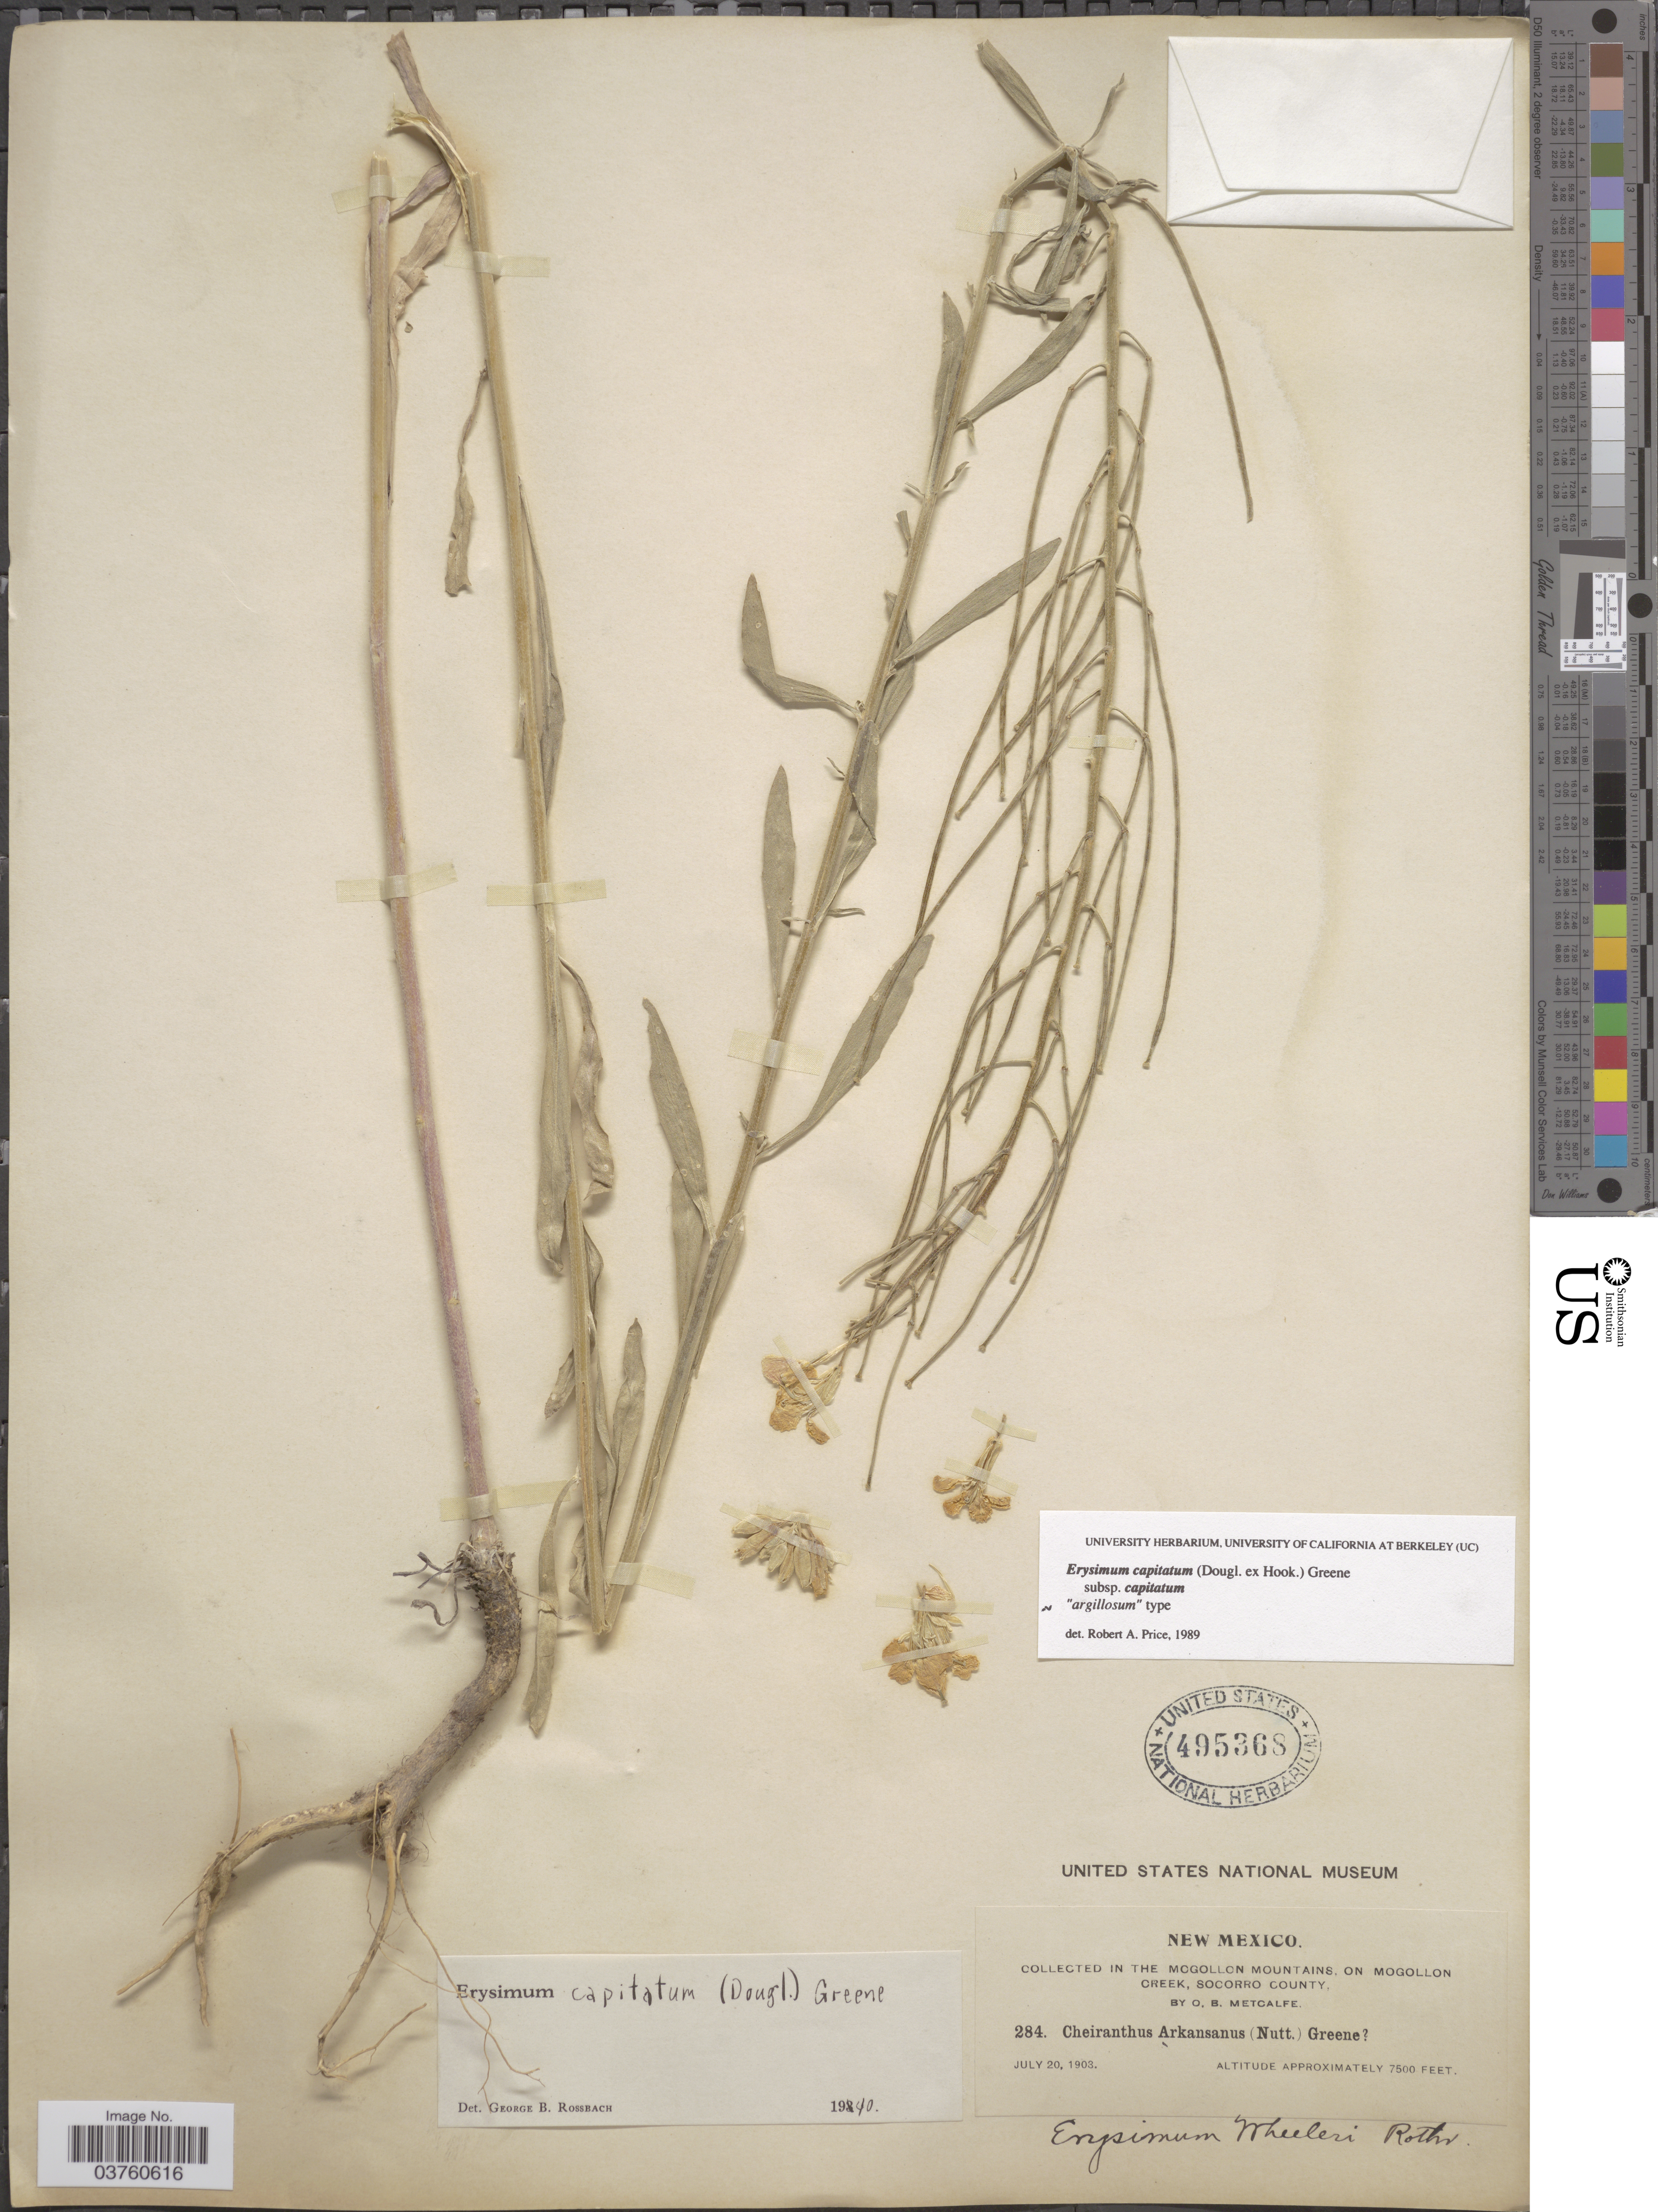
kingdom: Plantae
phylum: Tracheophyta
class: Magnoliopsida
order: Brassicales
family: Brassicaceae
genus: Erysimum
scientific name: Erysimum capitatum subsp. capitatum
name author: (Douglas ex Hook.) Greene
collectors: O. B. Metcalfe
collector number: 284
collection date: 1903-07-20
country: United States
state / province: New Mexico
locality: In the Mogollon Mountains, on Mogollon Creek, Socorro County.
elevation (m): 2286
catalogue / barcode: US 495368